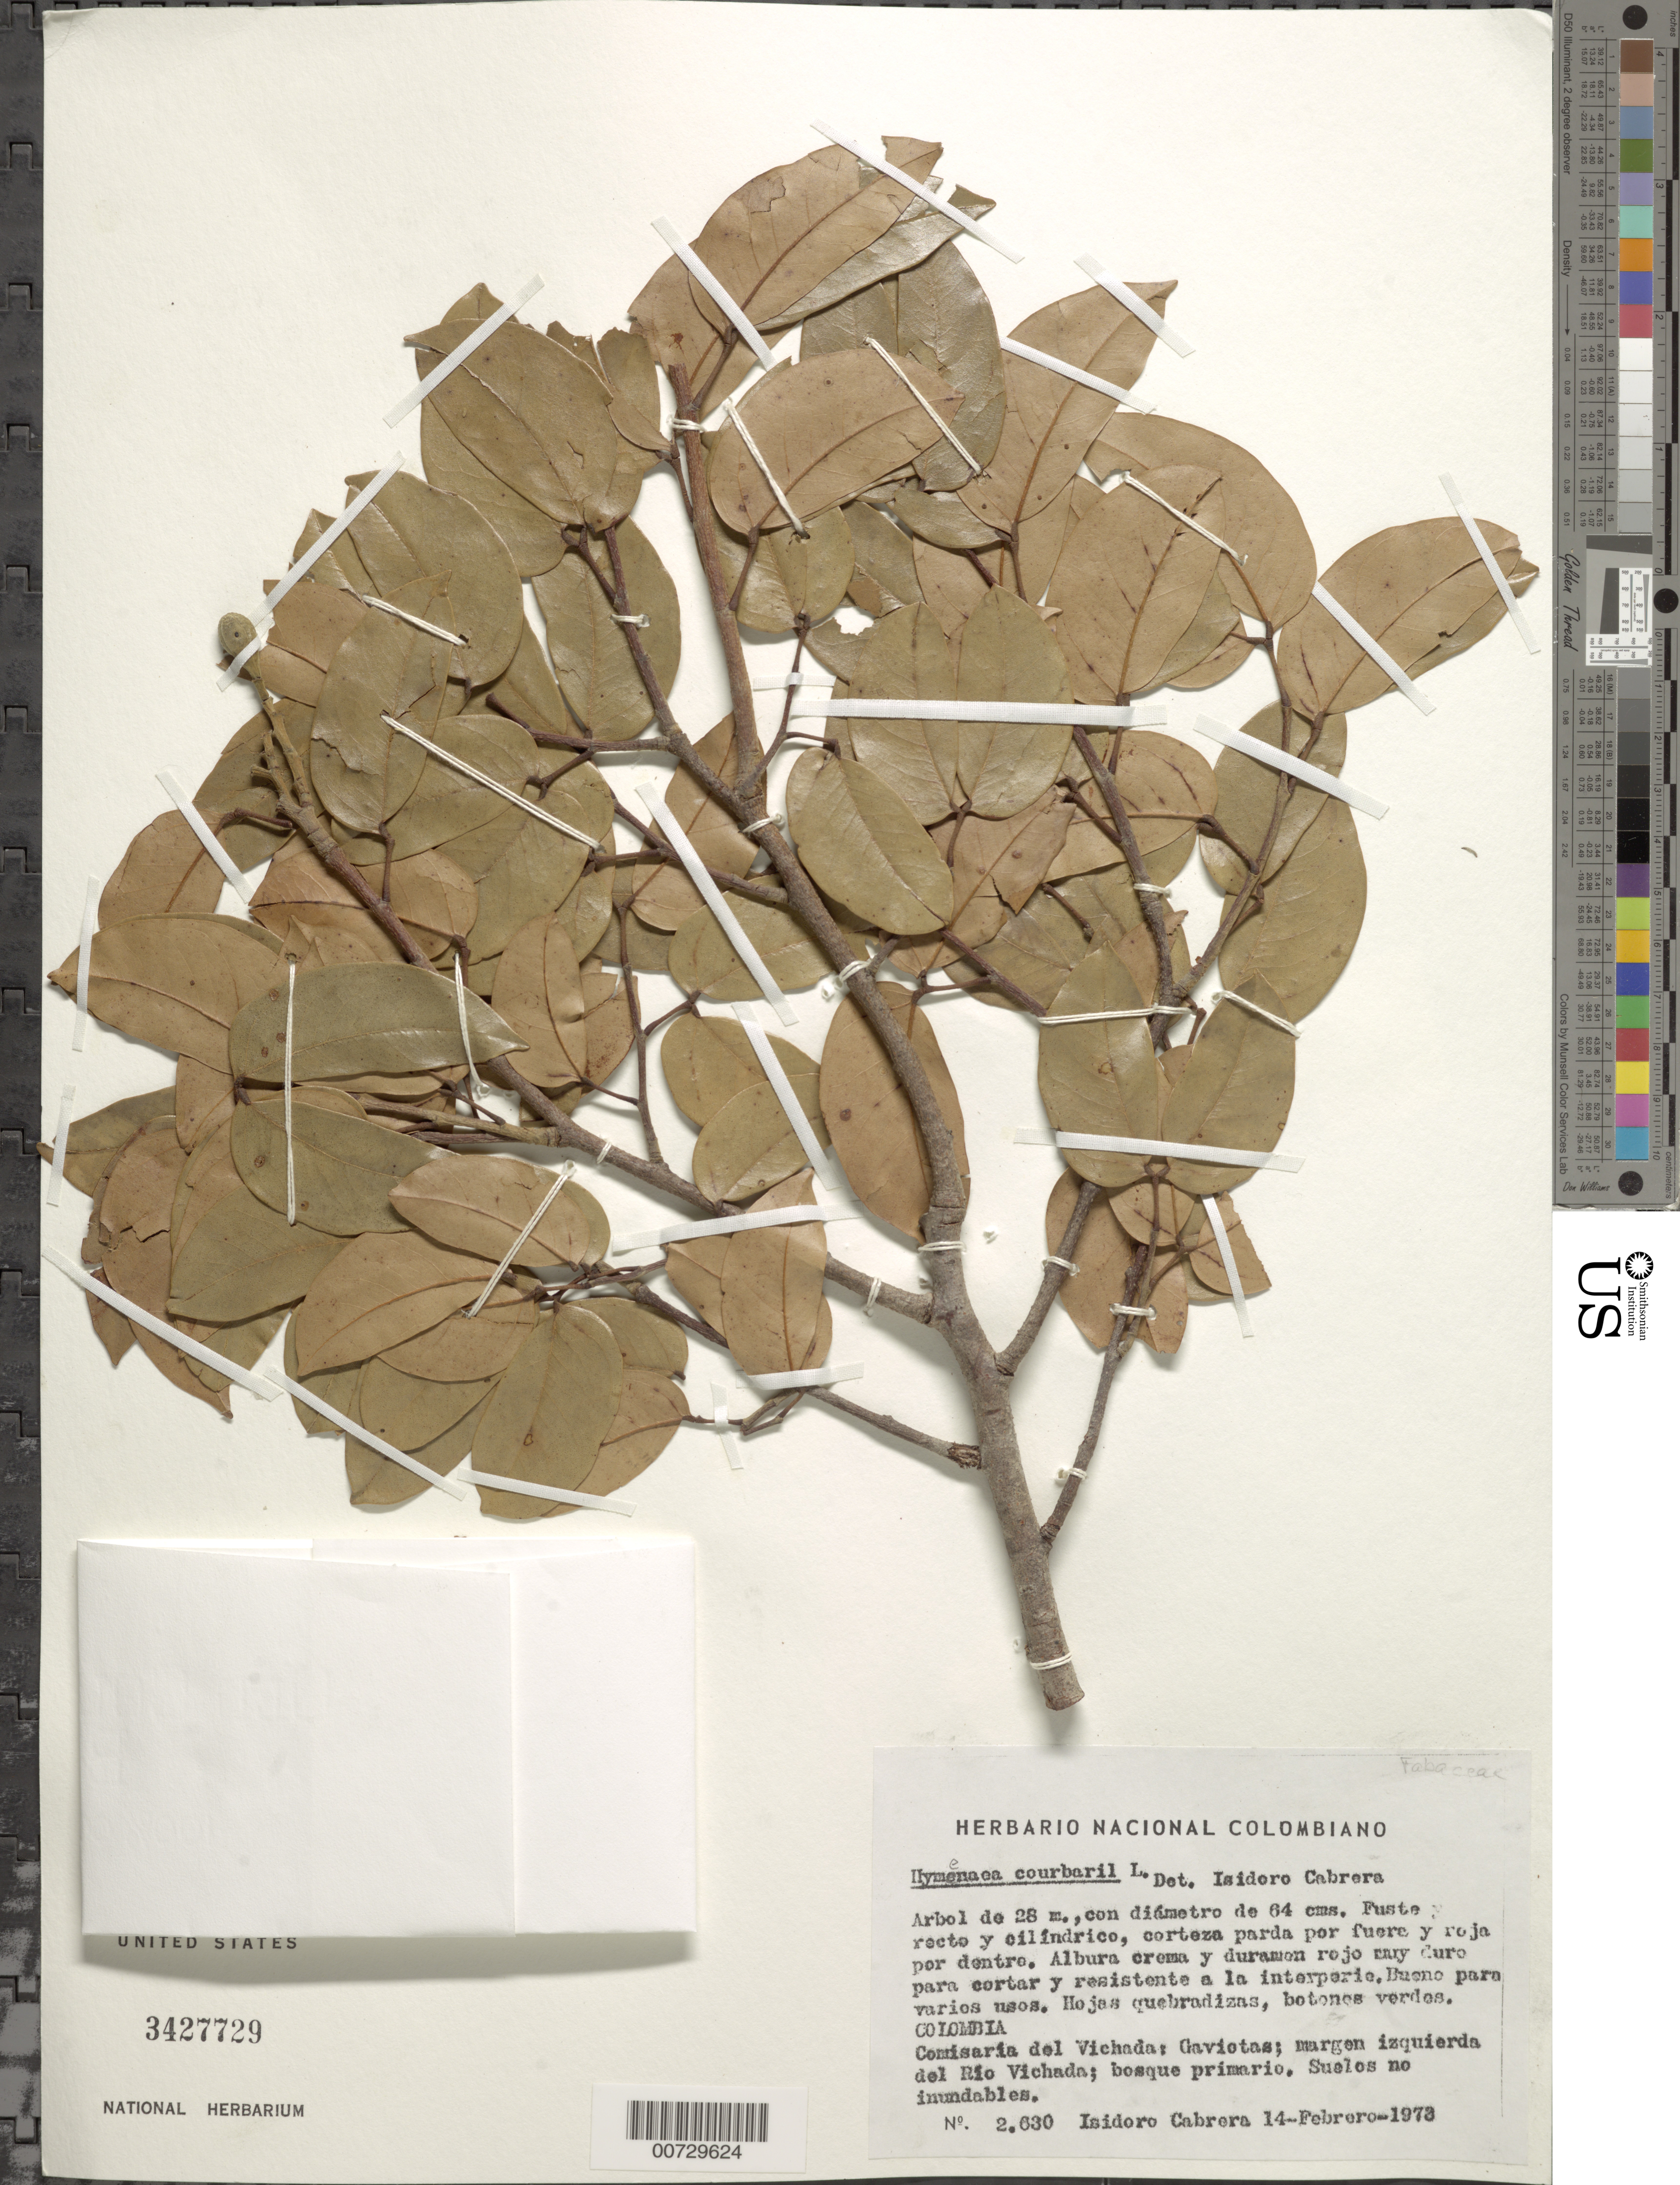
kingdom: Plantae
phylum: Tracheophyta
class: Magnoliopsida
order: Fabales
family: Fabaceae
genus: Hymenaea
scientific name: Hymenaea courbaril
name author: L.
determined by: Cabrera, I.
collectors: I. Cabrera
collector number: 2630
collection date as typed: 14 Feb 1973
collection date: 1973-02-14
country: Colombia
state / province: Cundinamarca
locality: Road between Villeta and Sasaima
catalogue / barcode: US 3427729